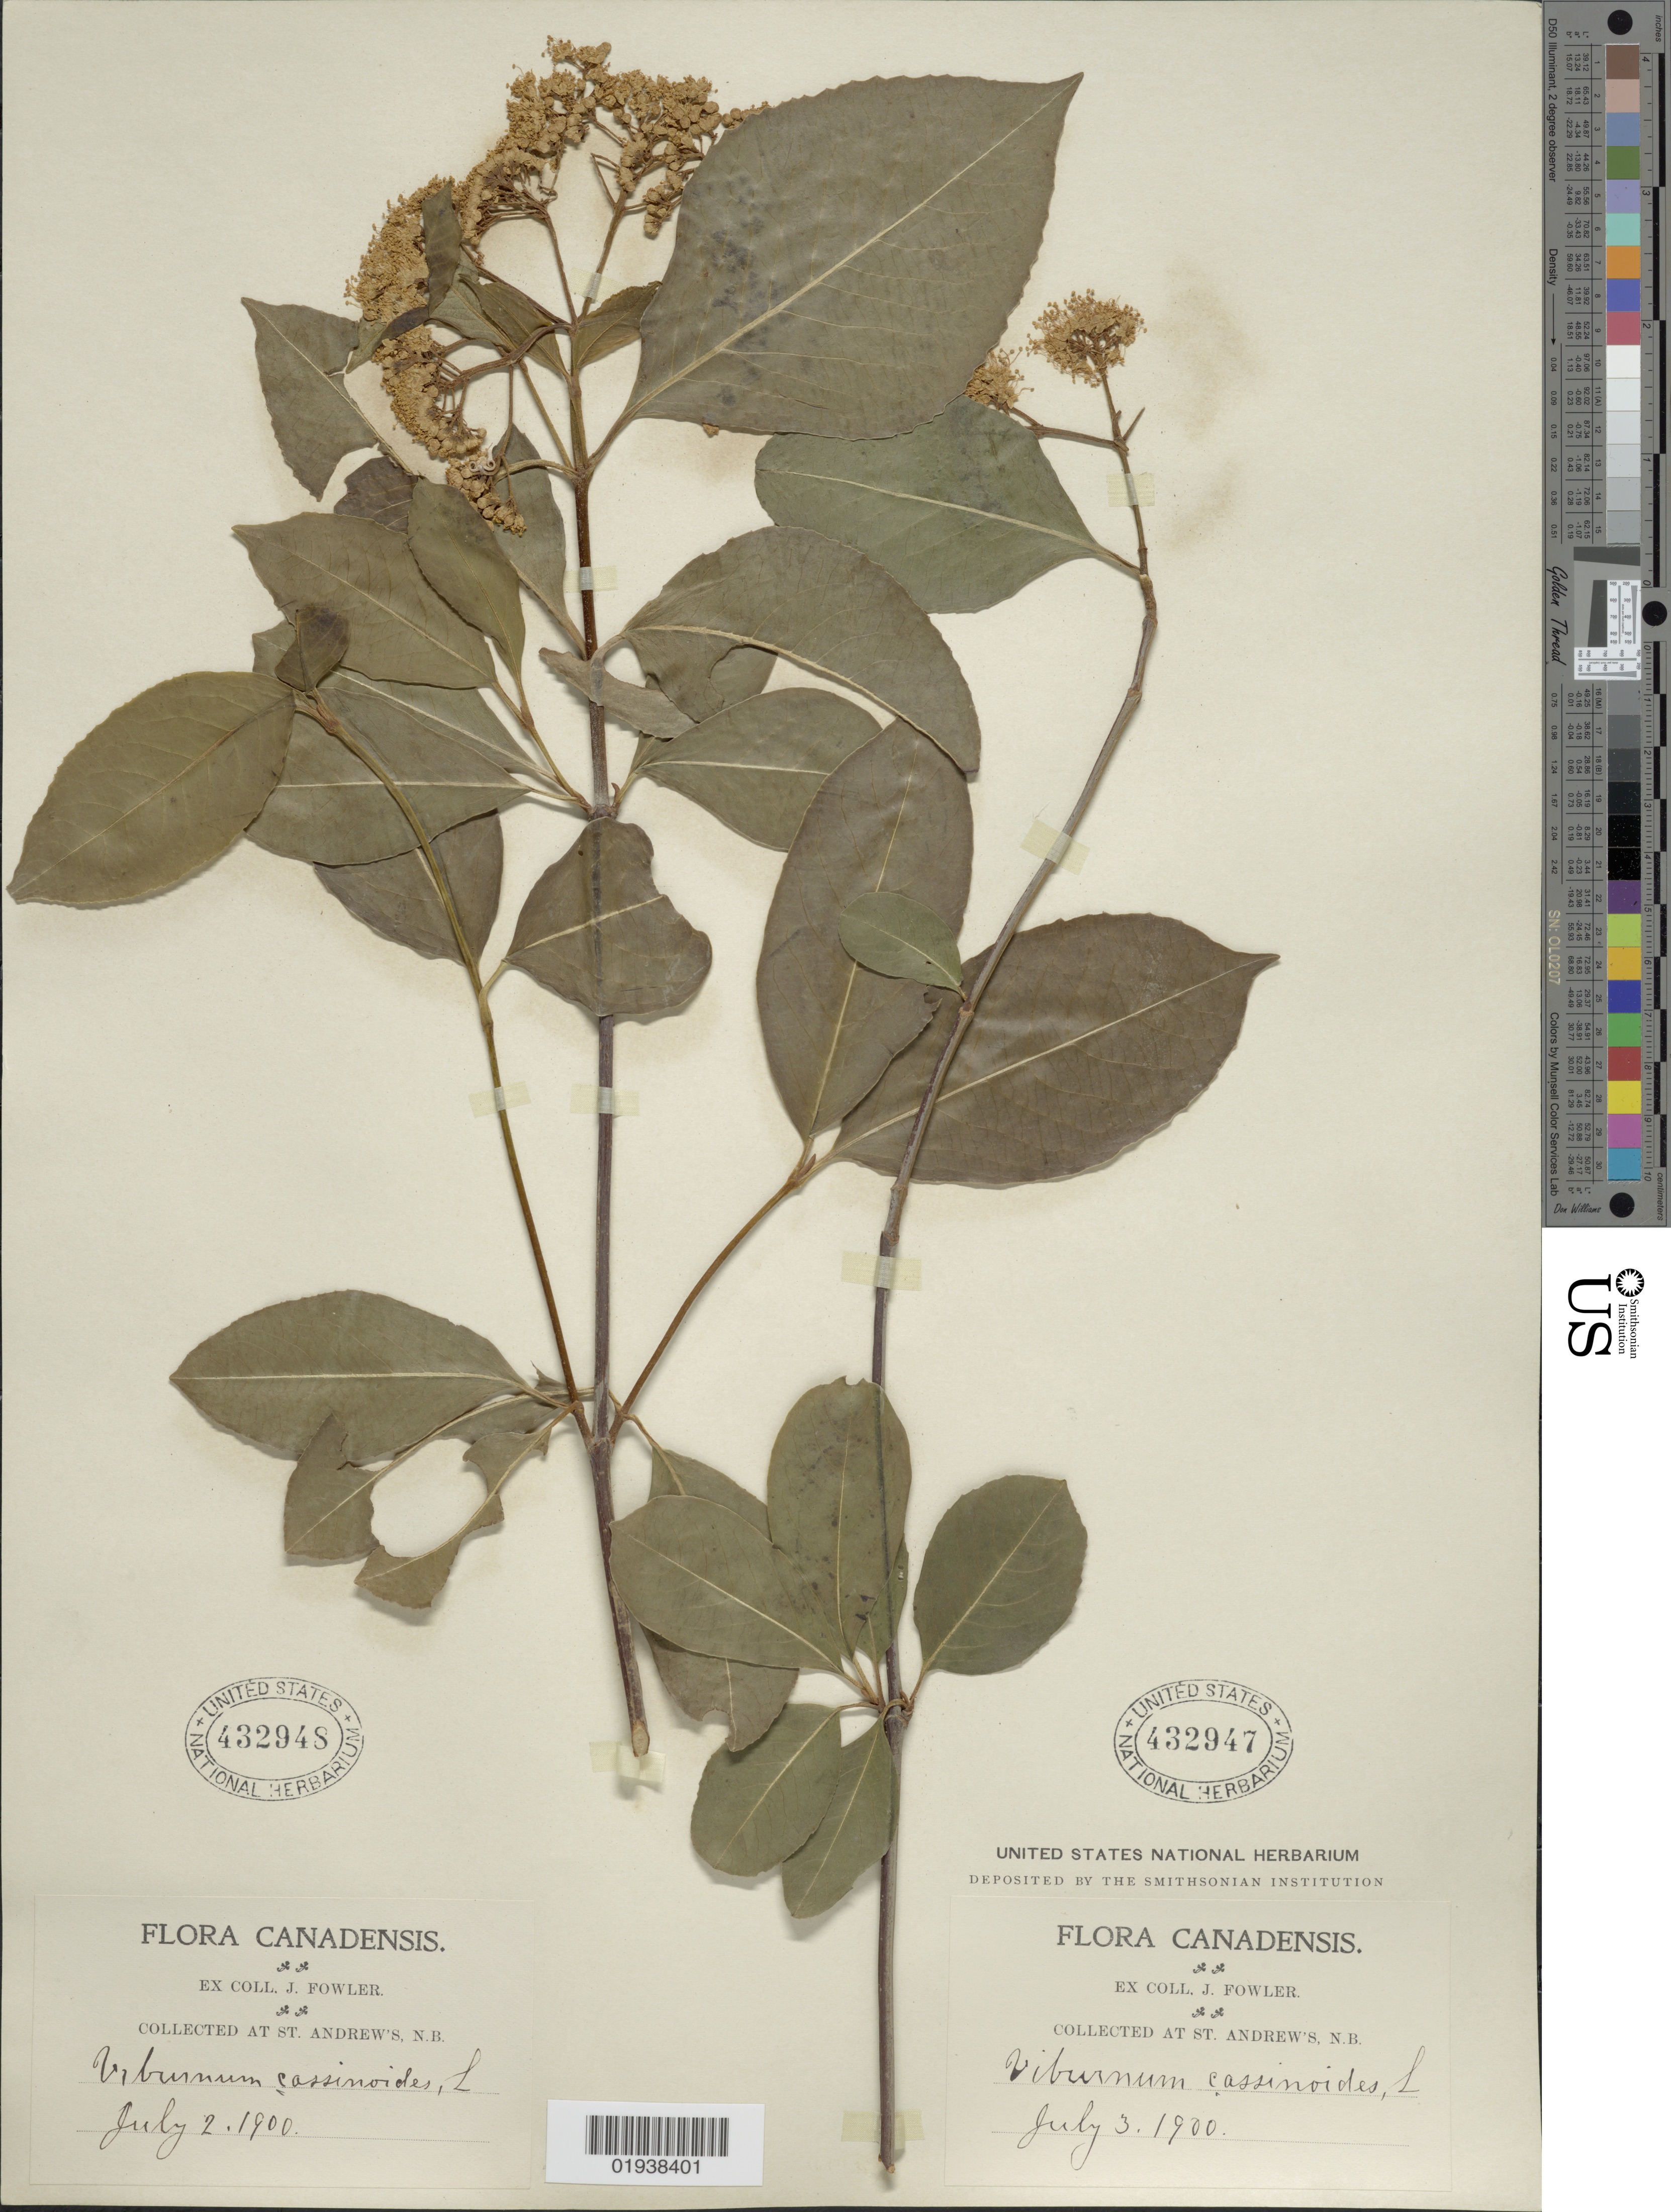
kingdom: Plantae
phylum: Tracheophyta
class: Magnoliopsida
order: Dipsacales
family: Viburnaceae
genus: Viburnum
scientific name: Viburnum cassinoides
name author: L.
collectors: J. P. Fowler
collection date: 1900-07-03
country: Canada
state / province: New Brunswick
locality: St. Andrew's.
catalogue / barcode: US 432947